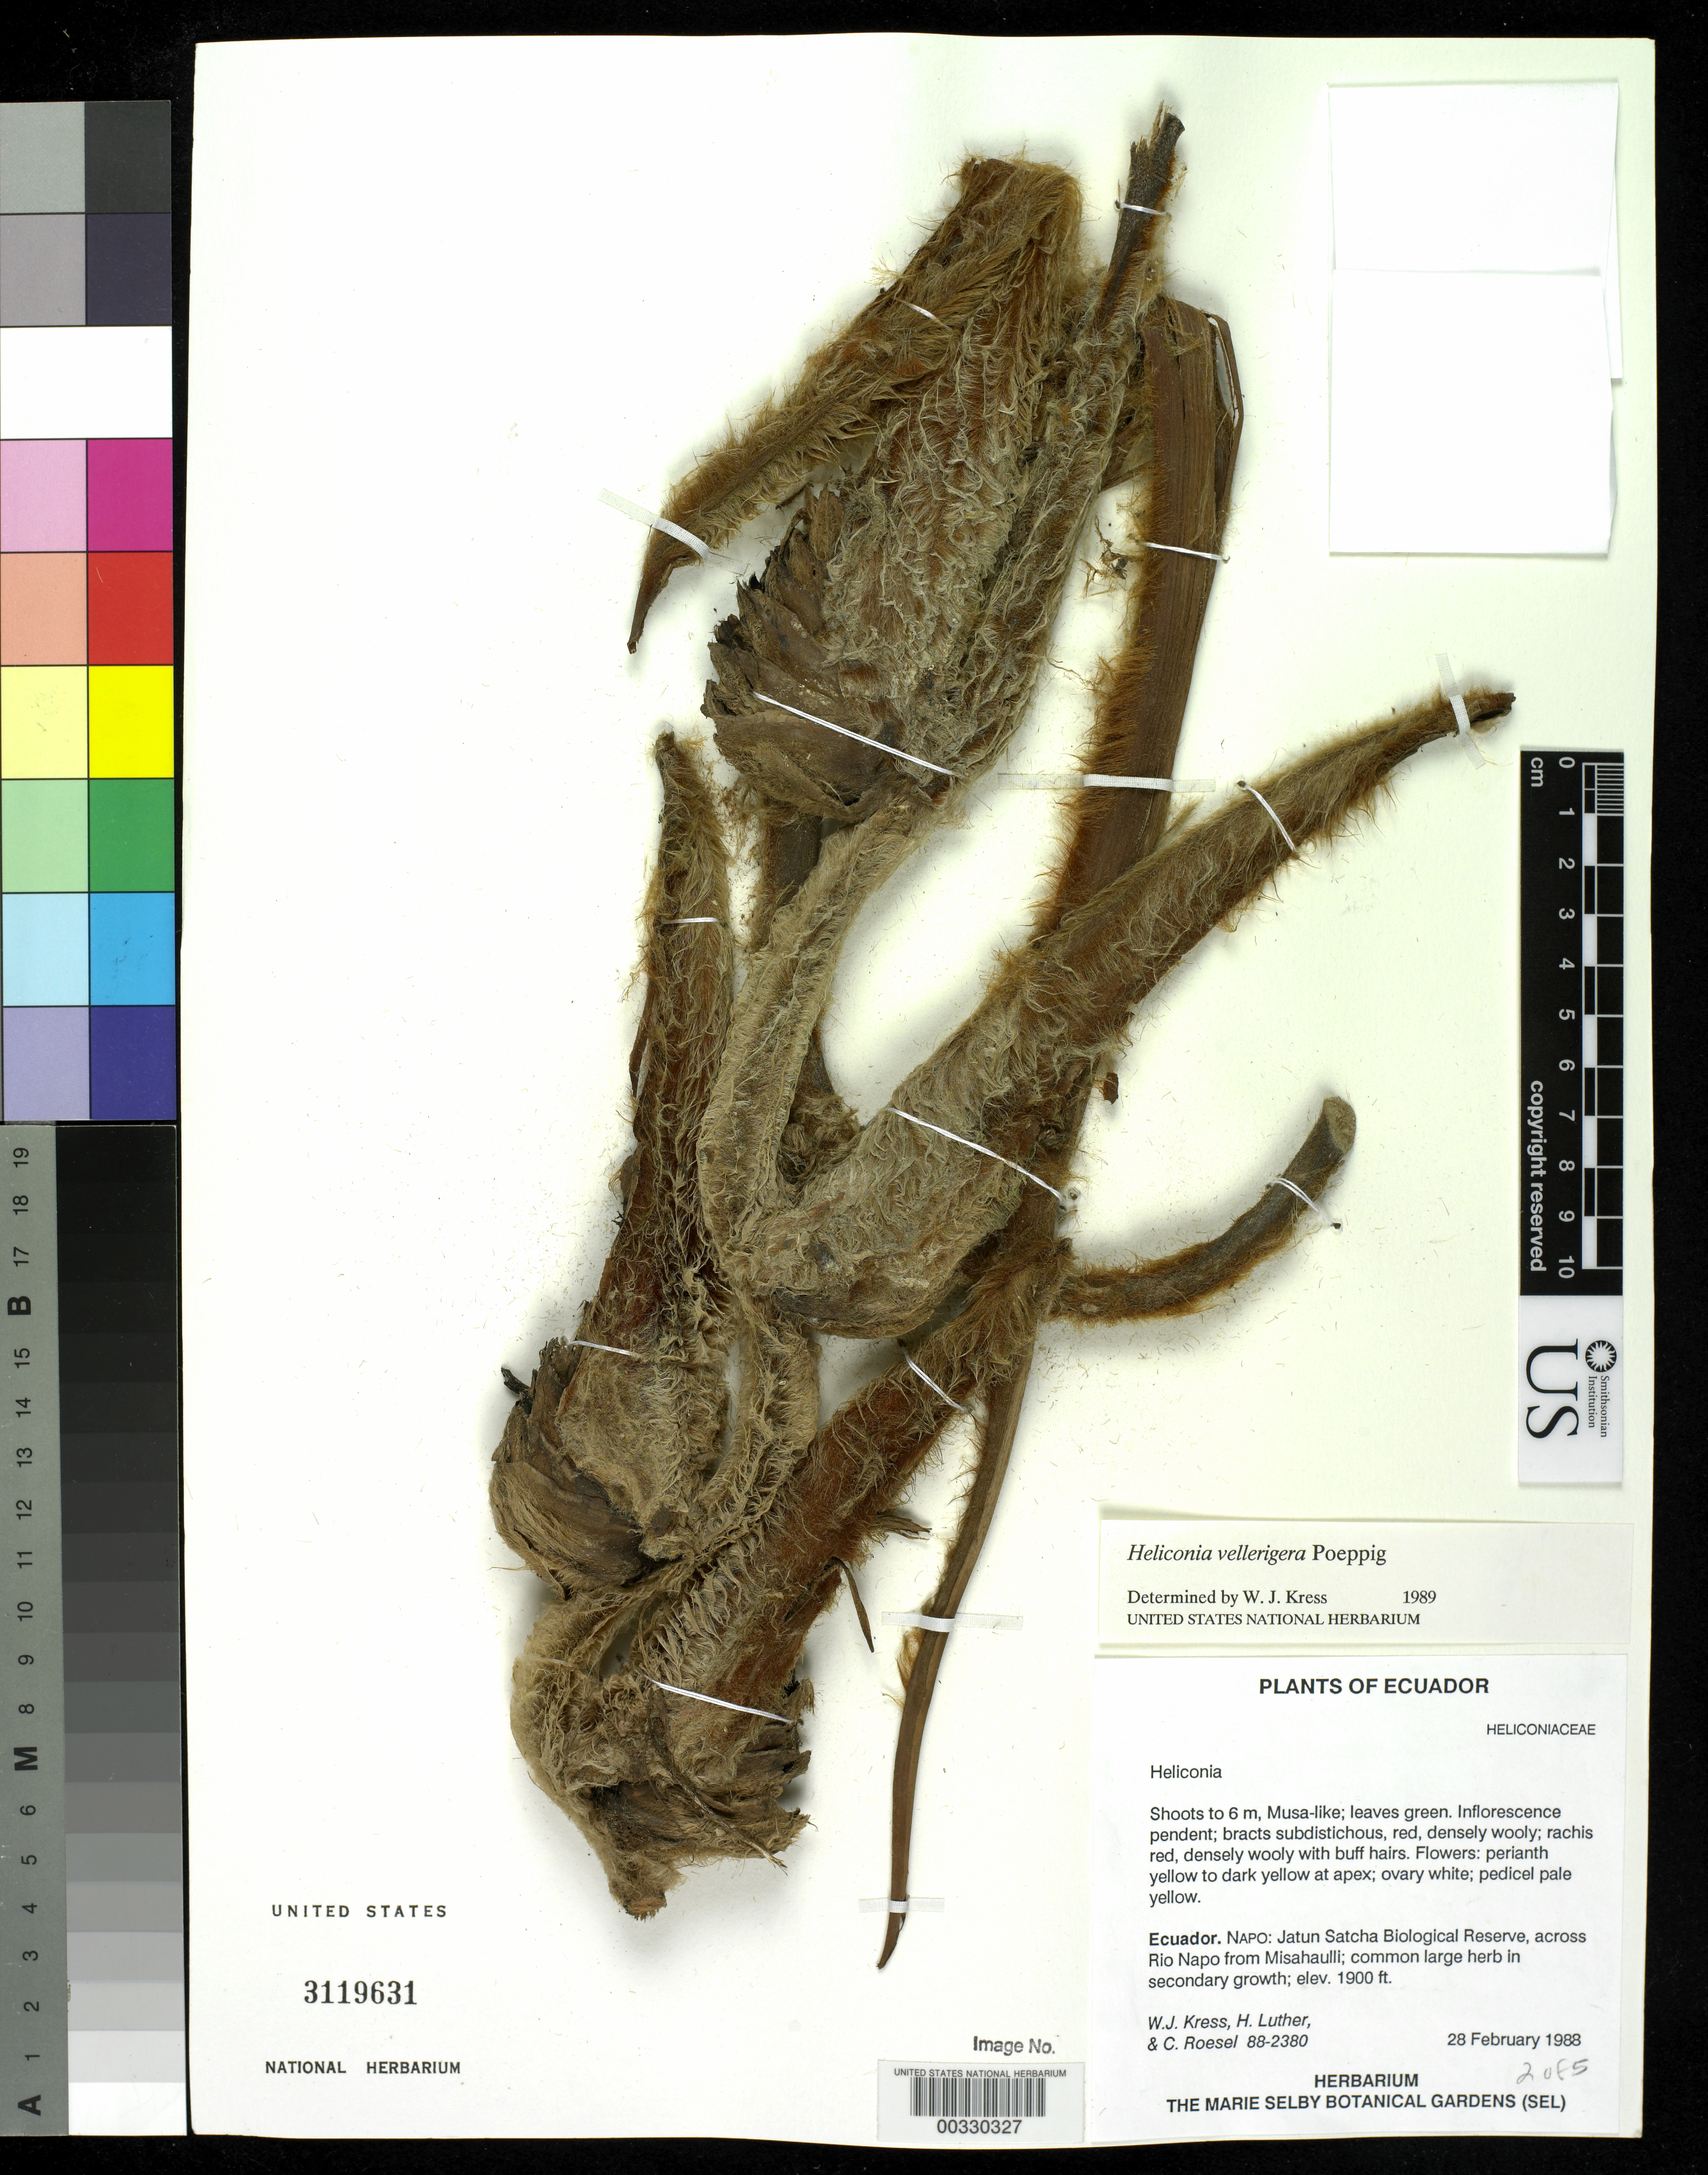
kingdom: Plantae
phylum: Tracheophyta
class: Liliopsida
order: Zingiberales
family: Heliconiaceae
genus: Heliconia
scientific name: Heliconia vellerigera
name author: Poepp.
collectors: W. J. Kress, Harry E. Luther & C. S. Roesel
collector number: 88-2380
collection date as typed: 28 Feb 1988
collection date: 1988-02-28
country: Ecuador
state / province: Napo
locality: Jatun satcha Biological Reserve, across Rio Napo from misahaulli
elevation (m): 579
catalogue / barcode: US 3119631